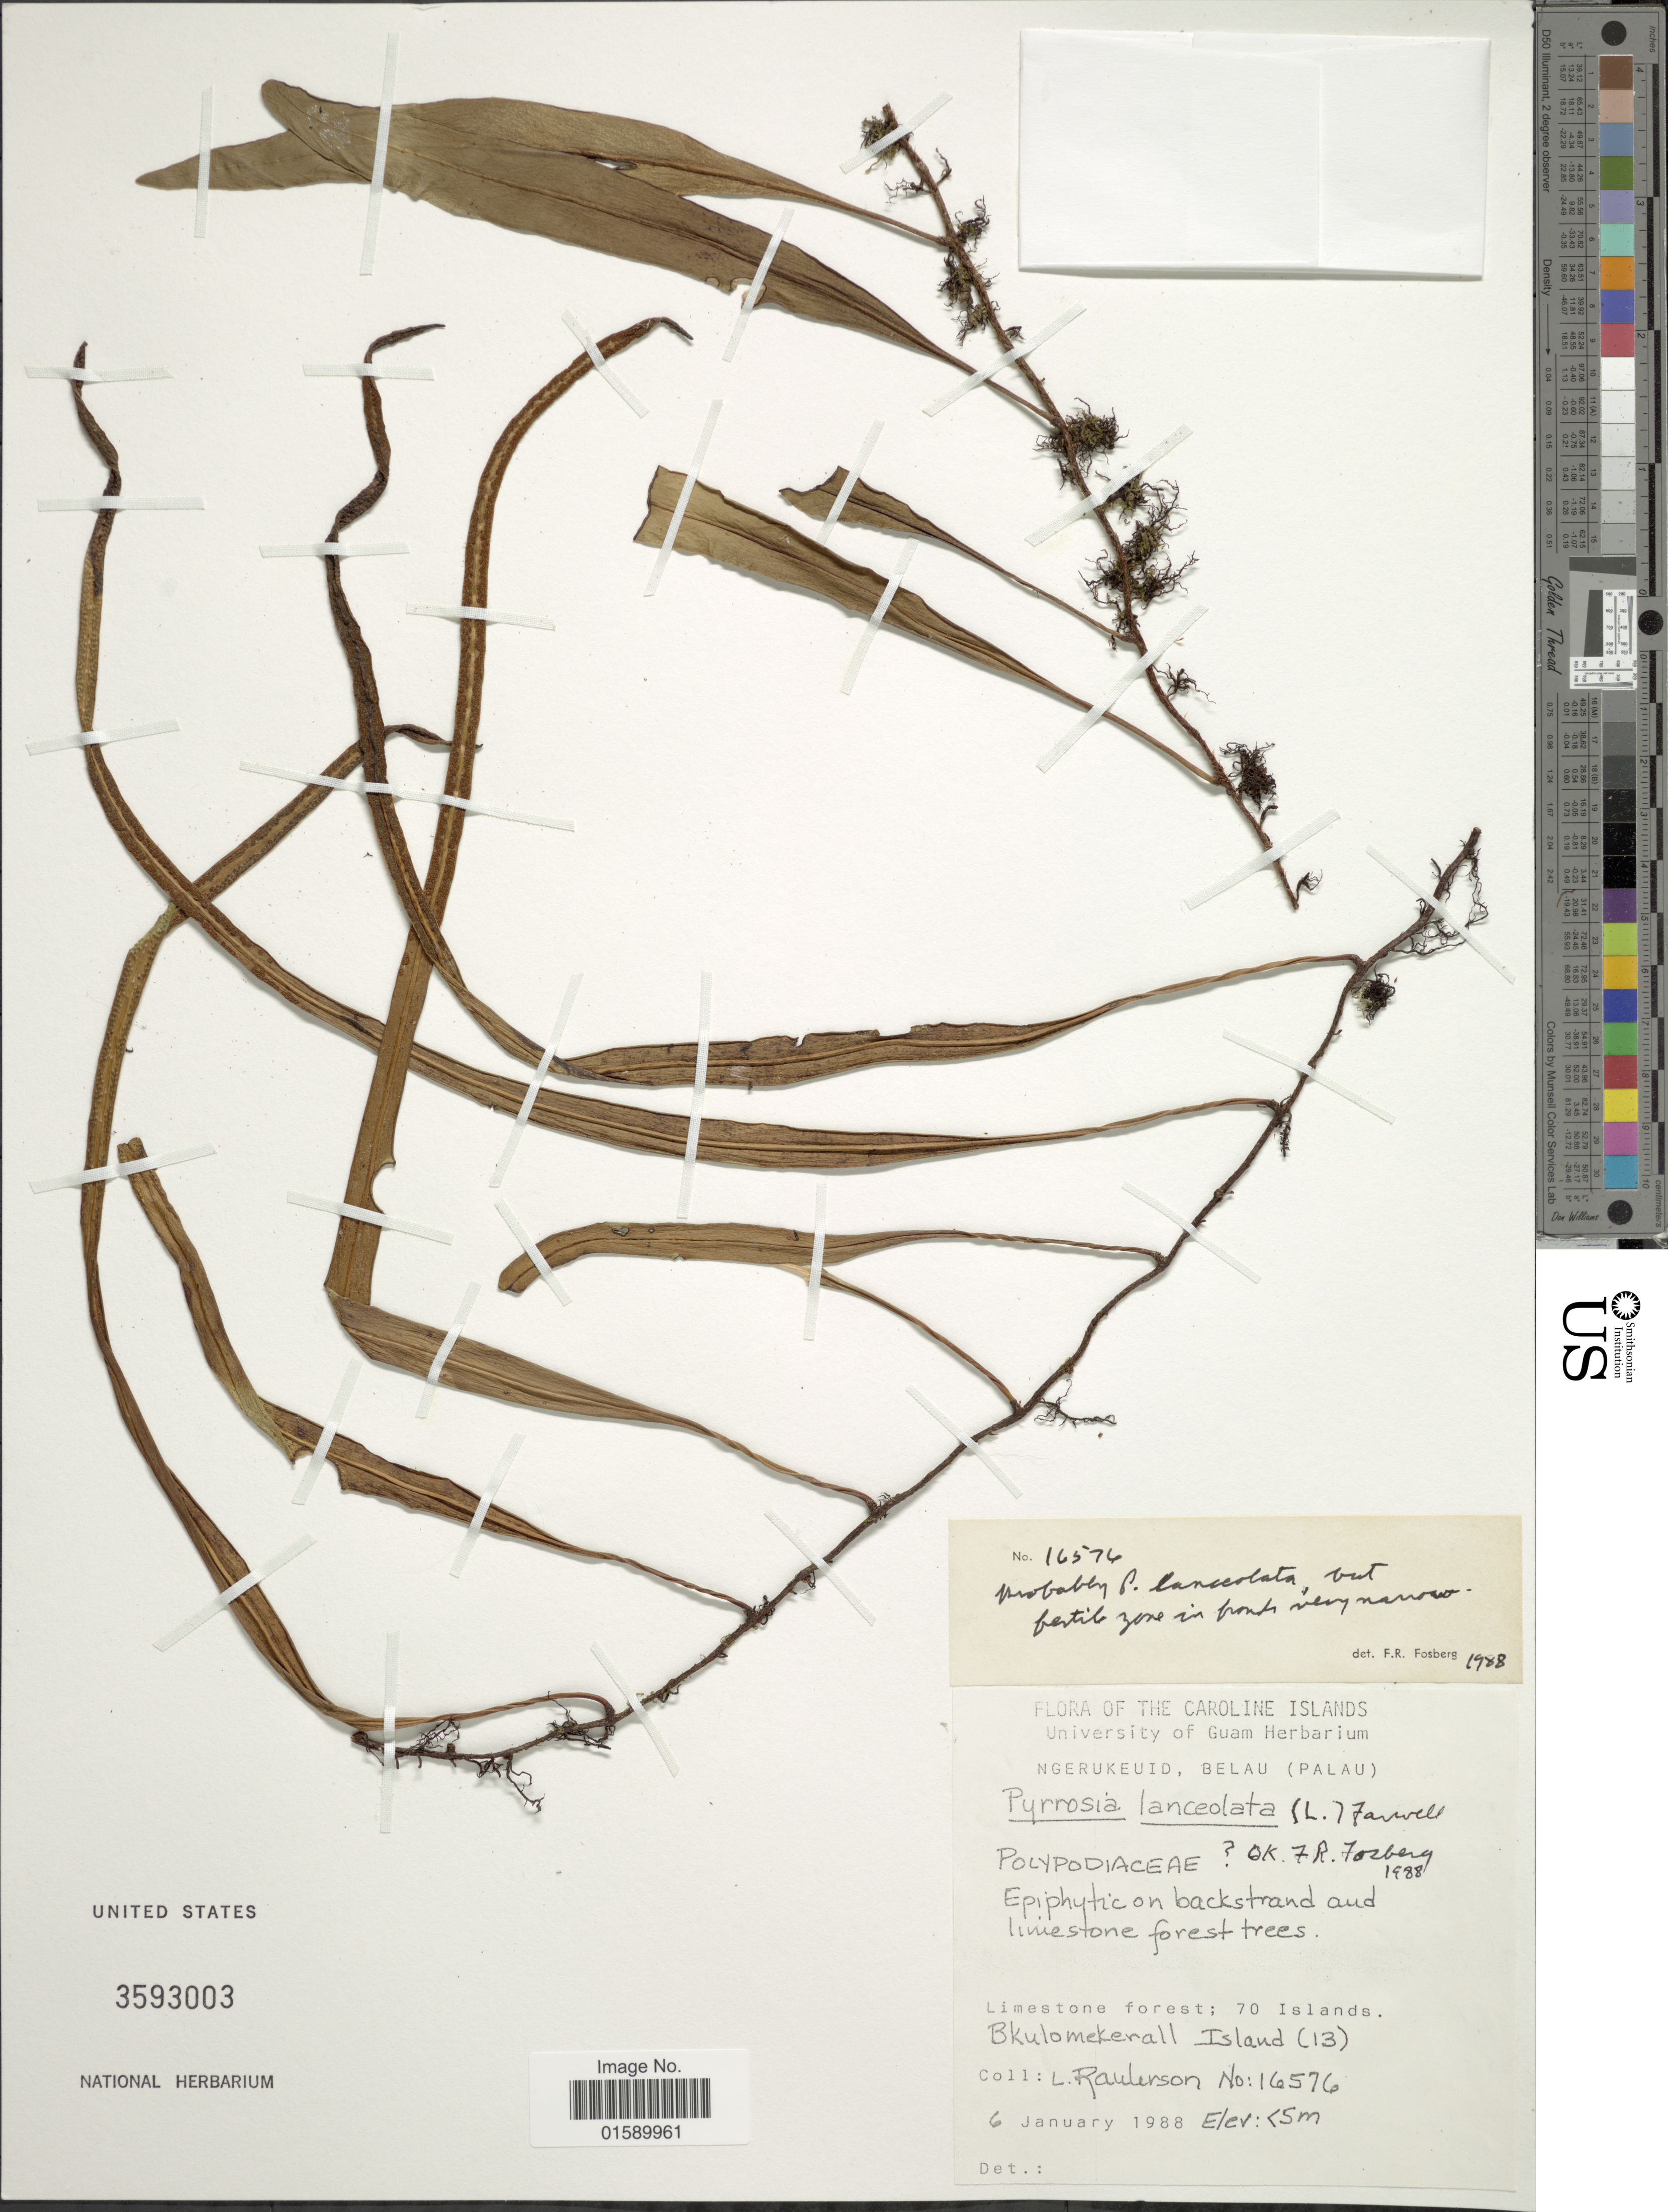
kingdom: Plantae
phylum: Tracheophyta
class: Polypodiopsida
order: Polypodiales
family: Polypodiaceae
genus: Pyrrosia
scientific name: Pyrrosia lanceolata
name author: (L.) Farw.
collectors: L. Raulerson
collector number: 16576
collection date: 1988-01-06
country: Palau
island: Ngerukeuid [Orukuizu]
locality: Caroline Islands, Ngerukeuid, Belau (Palau). Bkulomekerall Island (13).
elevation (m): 5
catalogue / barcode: US 3593003